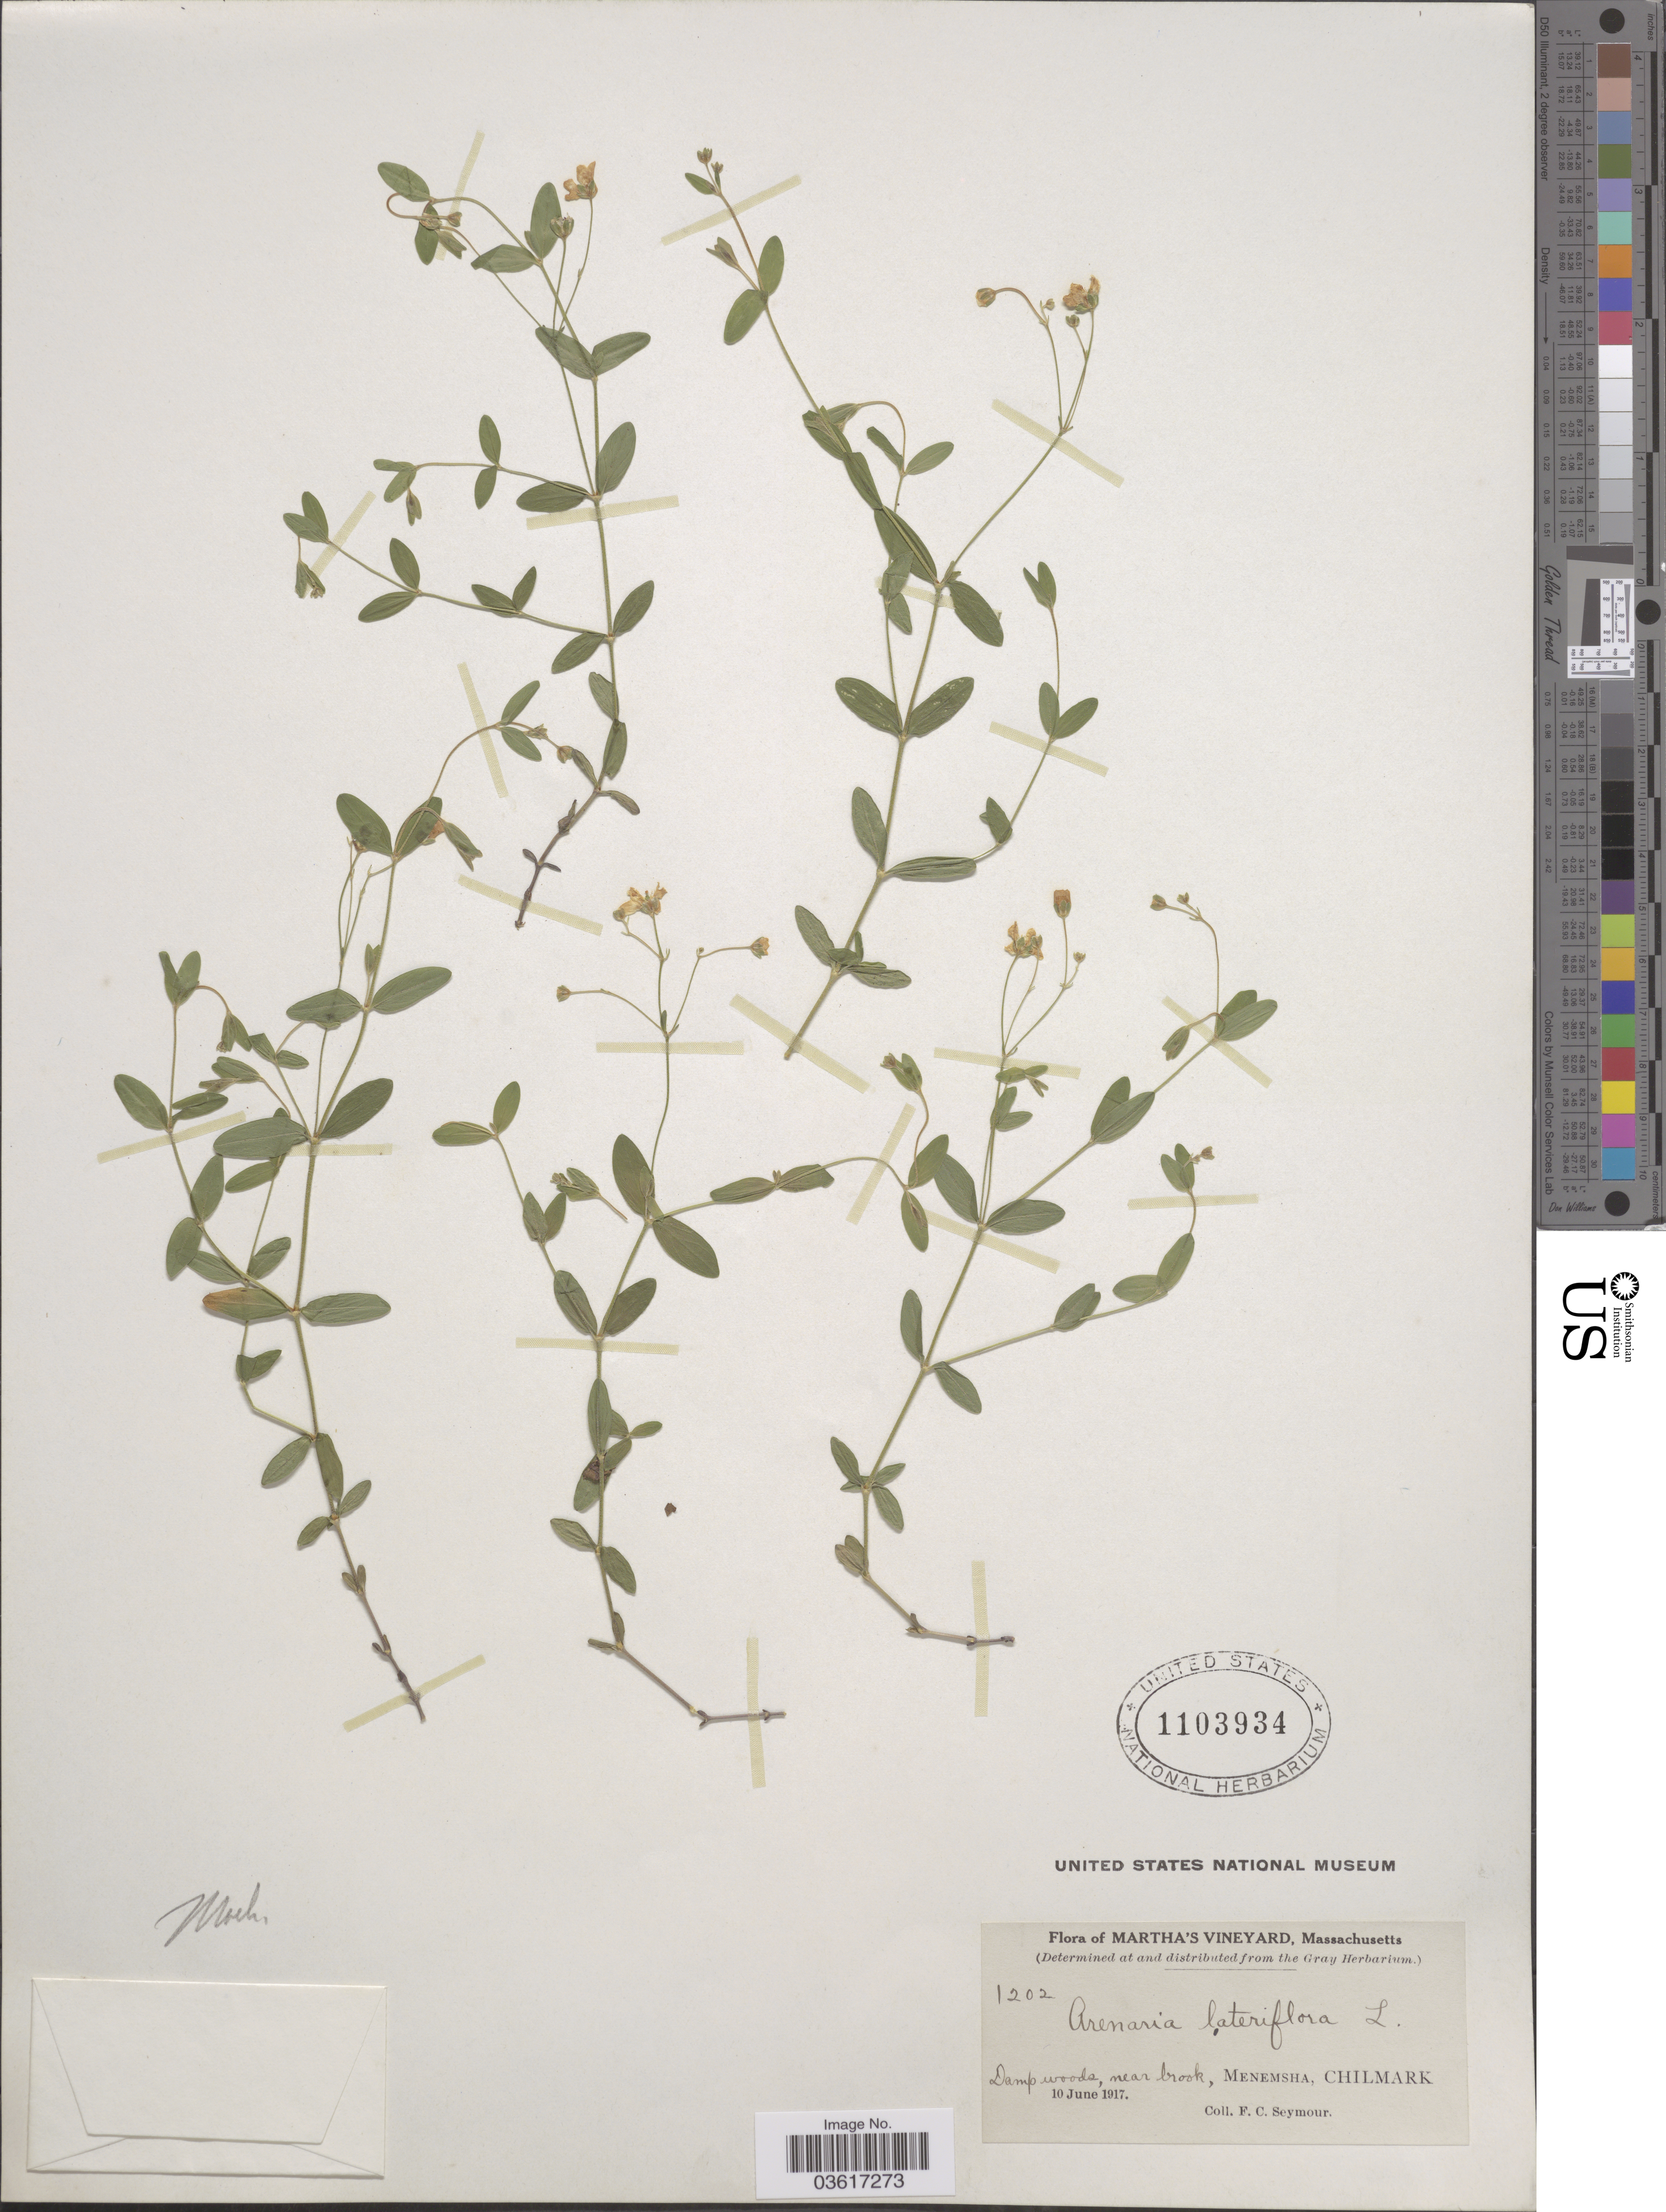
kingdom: Plantae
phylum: Tracheophyta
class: Magnoliopsida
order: Caryophyllales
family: Caryophyllaceae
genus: Moehringia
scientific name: Moehringia lateriflora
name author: (L.) Fenzl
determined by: Strong, Mark T., (BOT), Smithsonian Institution - National Museum of Natural History (UNITED STATES)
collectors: F. C. Seymour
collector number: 1202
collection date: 1917-06-10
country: United States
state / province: Massachusetts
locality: Martha's Vineyard. Menemsha, Chilmark.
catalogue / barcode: US 1103934